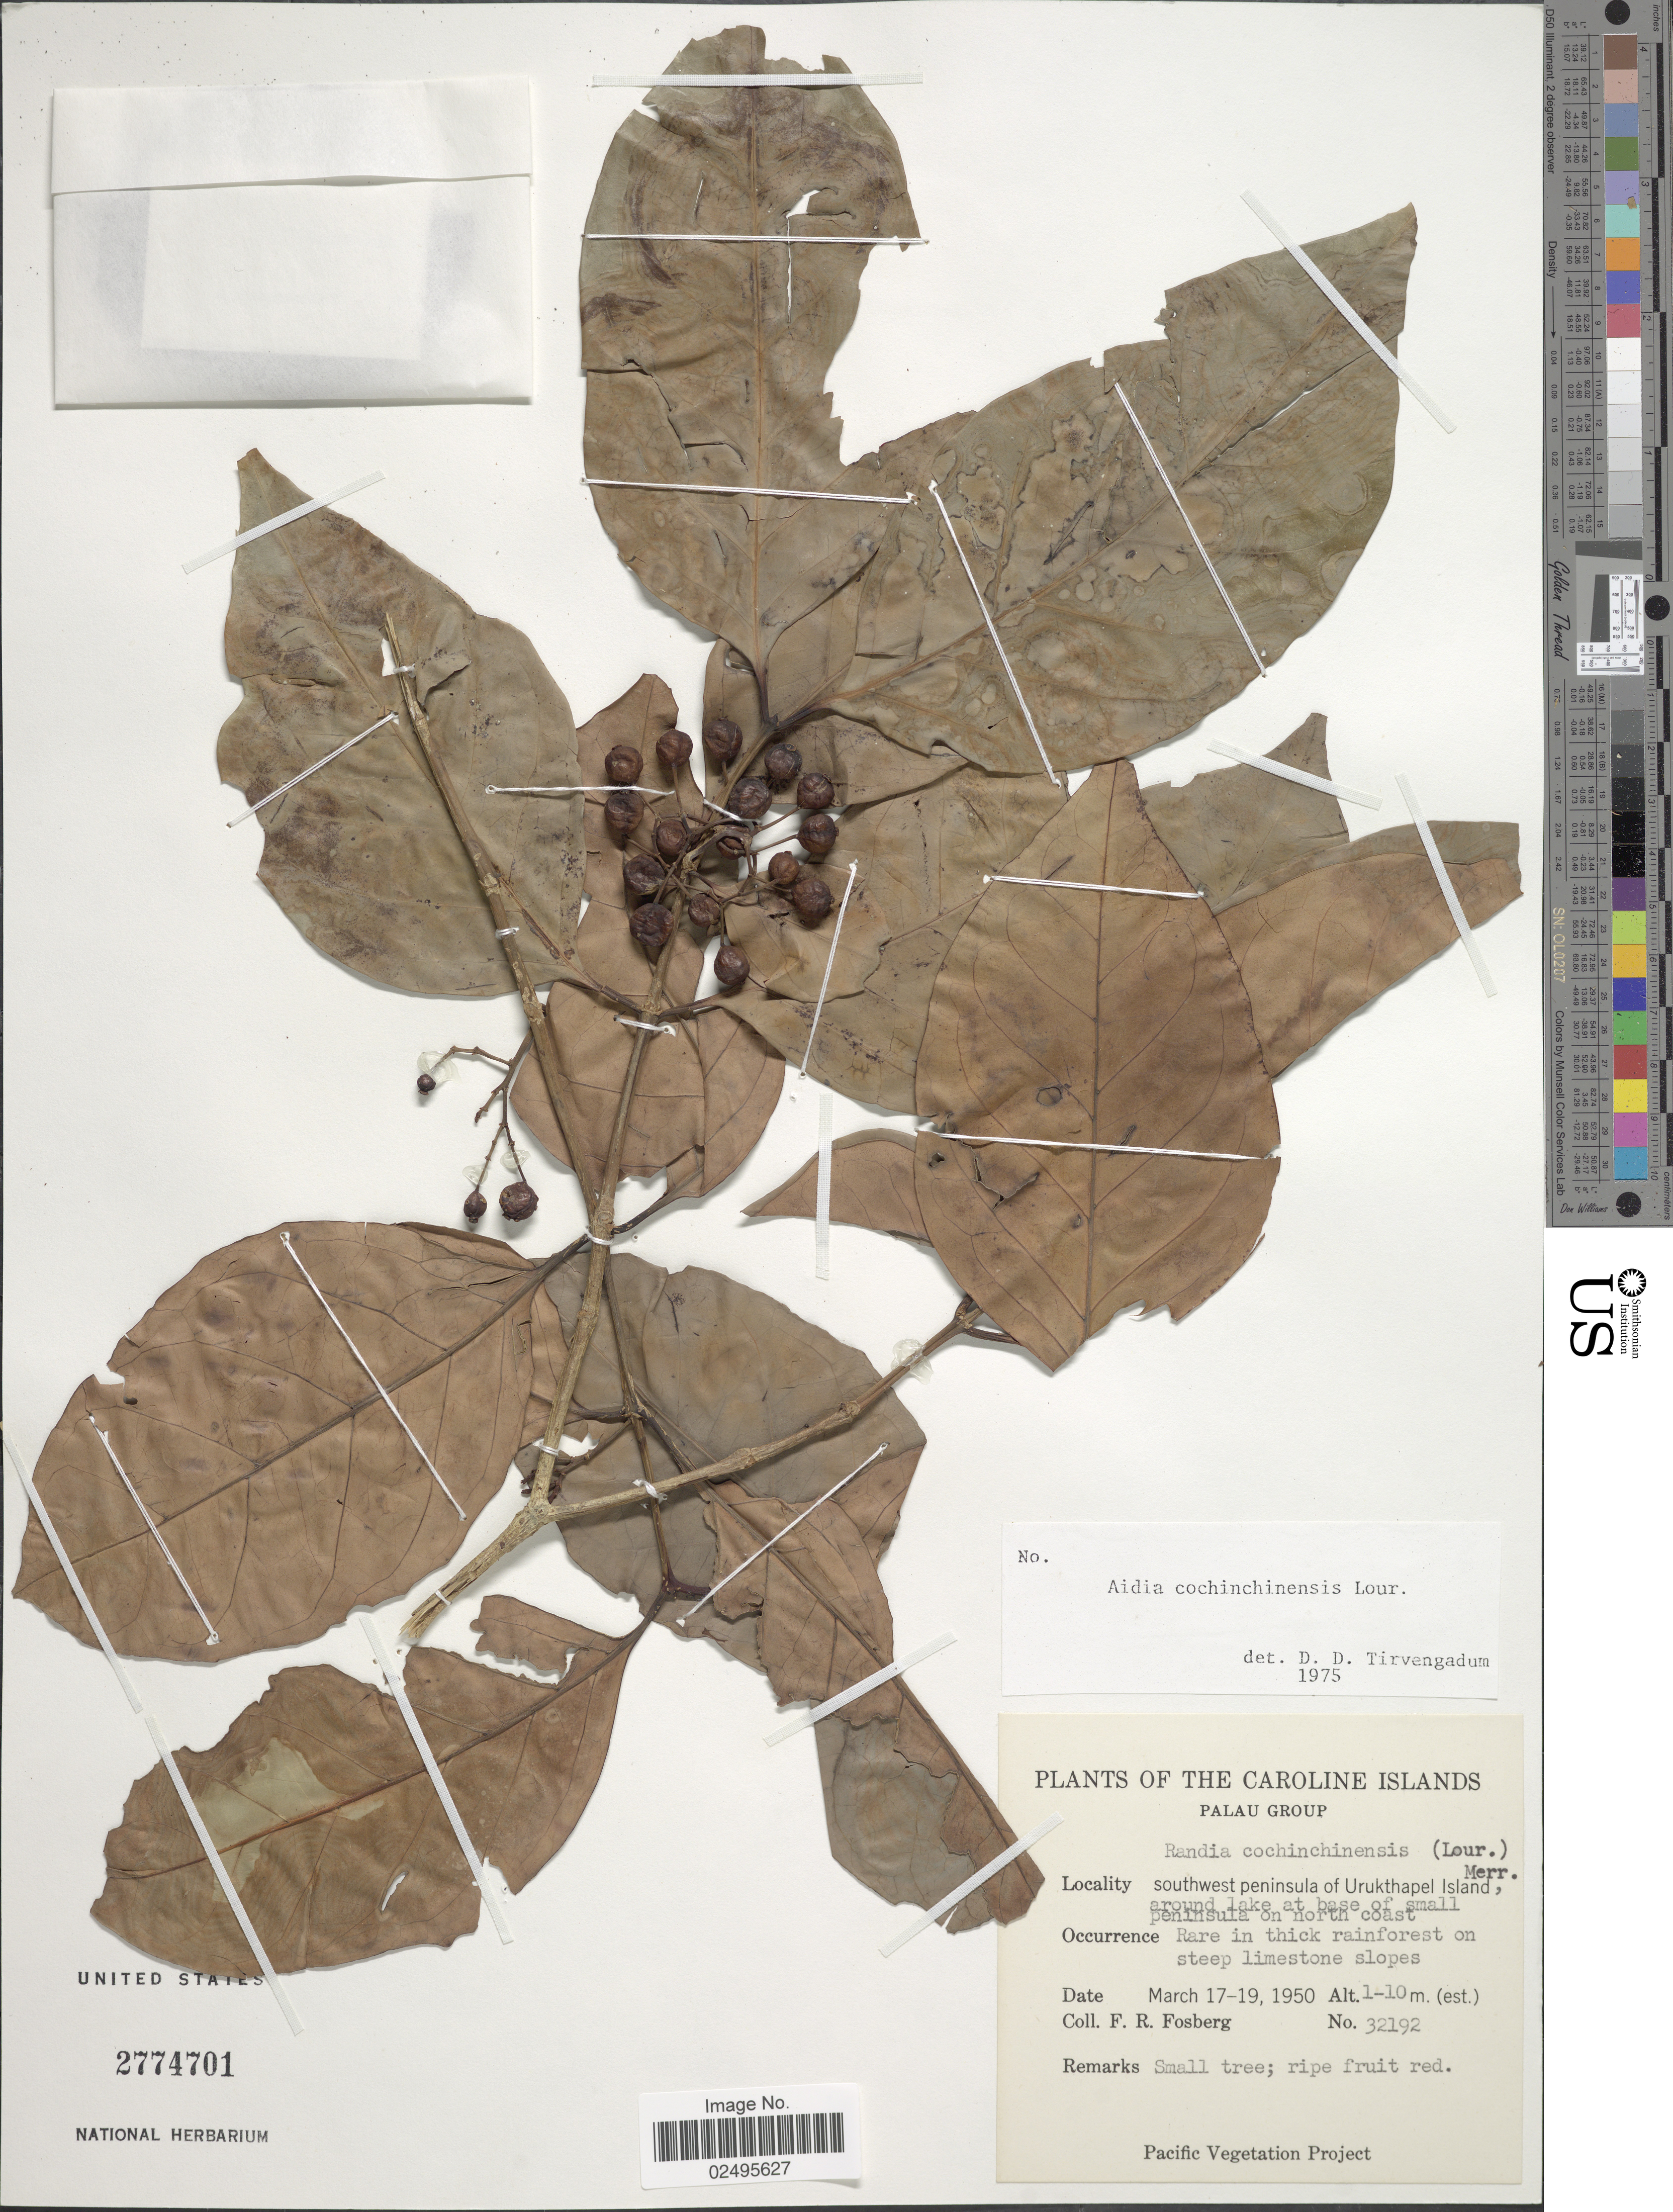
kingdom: Plantae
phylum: Tracheophyta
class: Magnoliopsida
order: Gentianales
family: Rubiaceae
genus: Aidia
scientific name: Aidia graeffei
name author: (Reinecke) Tirveng.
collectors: F. R. Fosberg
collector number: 32192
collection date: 1950-03-17/1950-03-19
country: Palau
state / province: Koror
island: Ngeruktabel [Urukthapel]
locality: The Caroline Islands. Palau Group. Southwest peninsula of Urukthapel Is., around lake at base of small peninsula on north coast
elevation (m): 1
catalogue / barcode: US 2774701